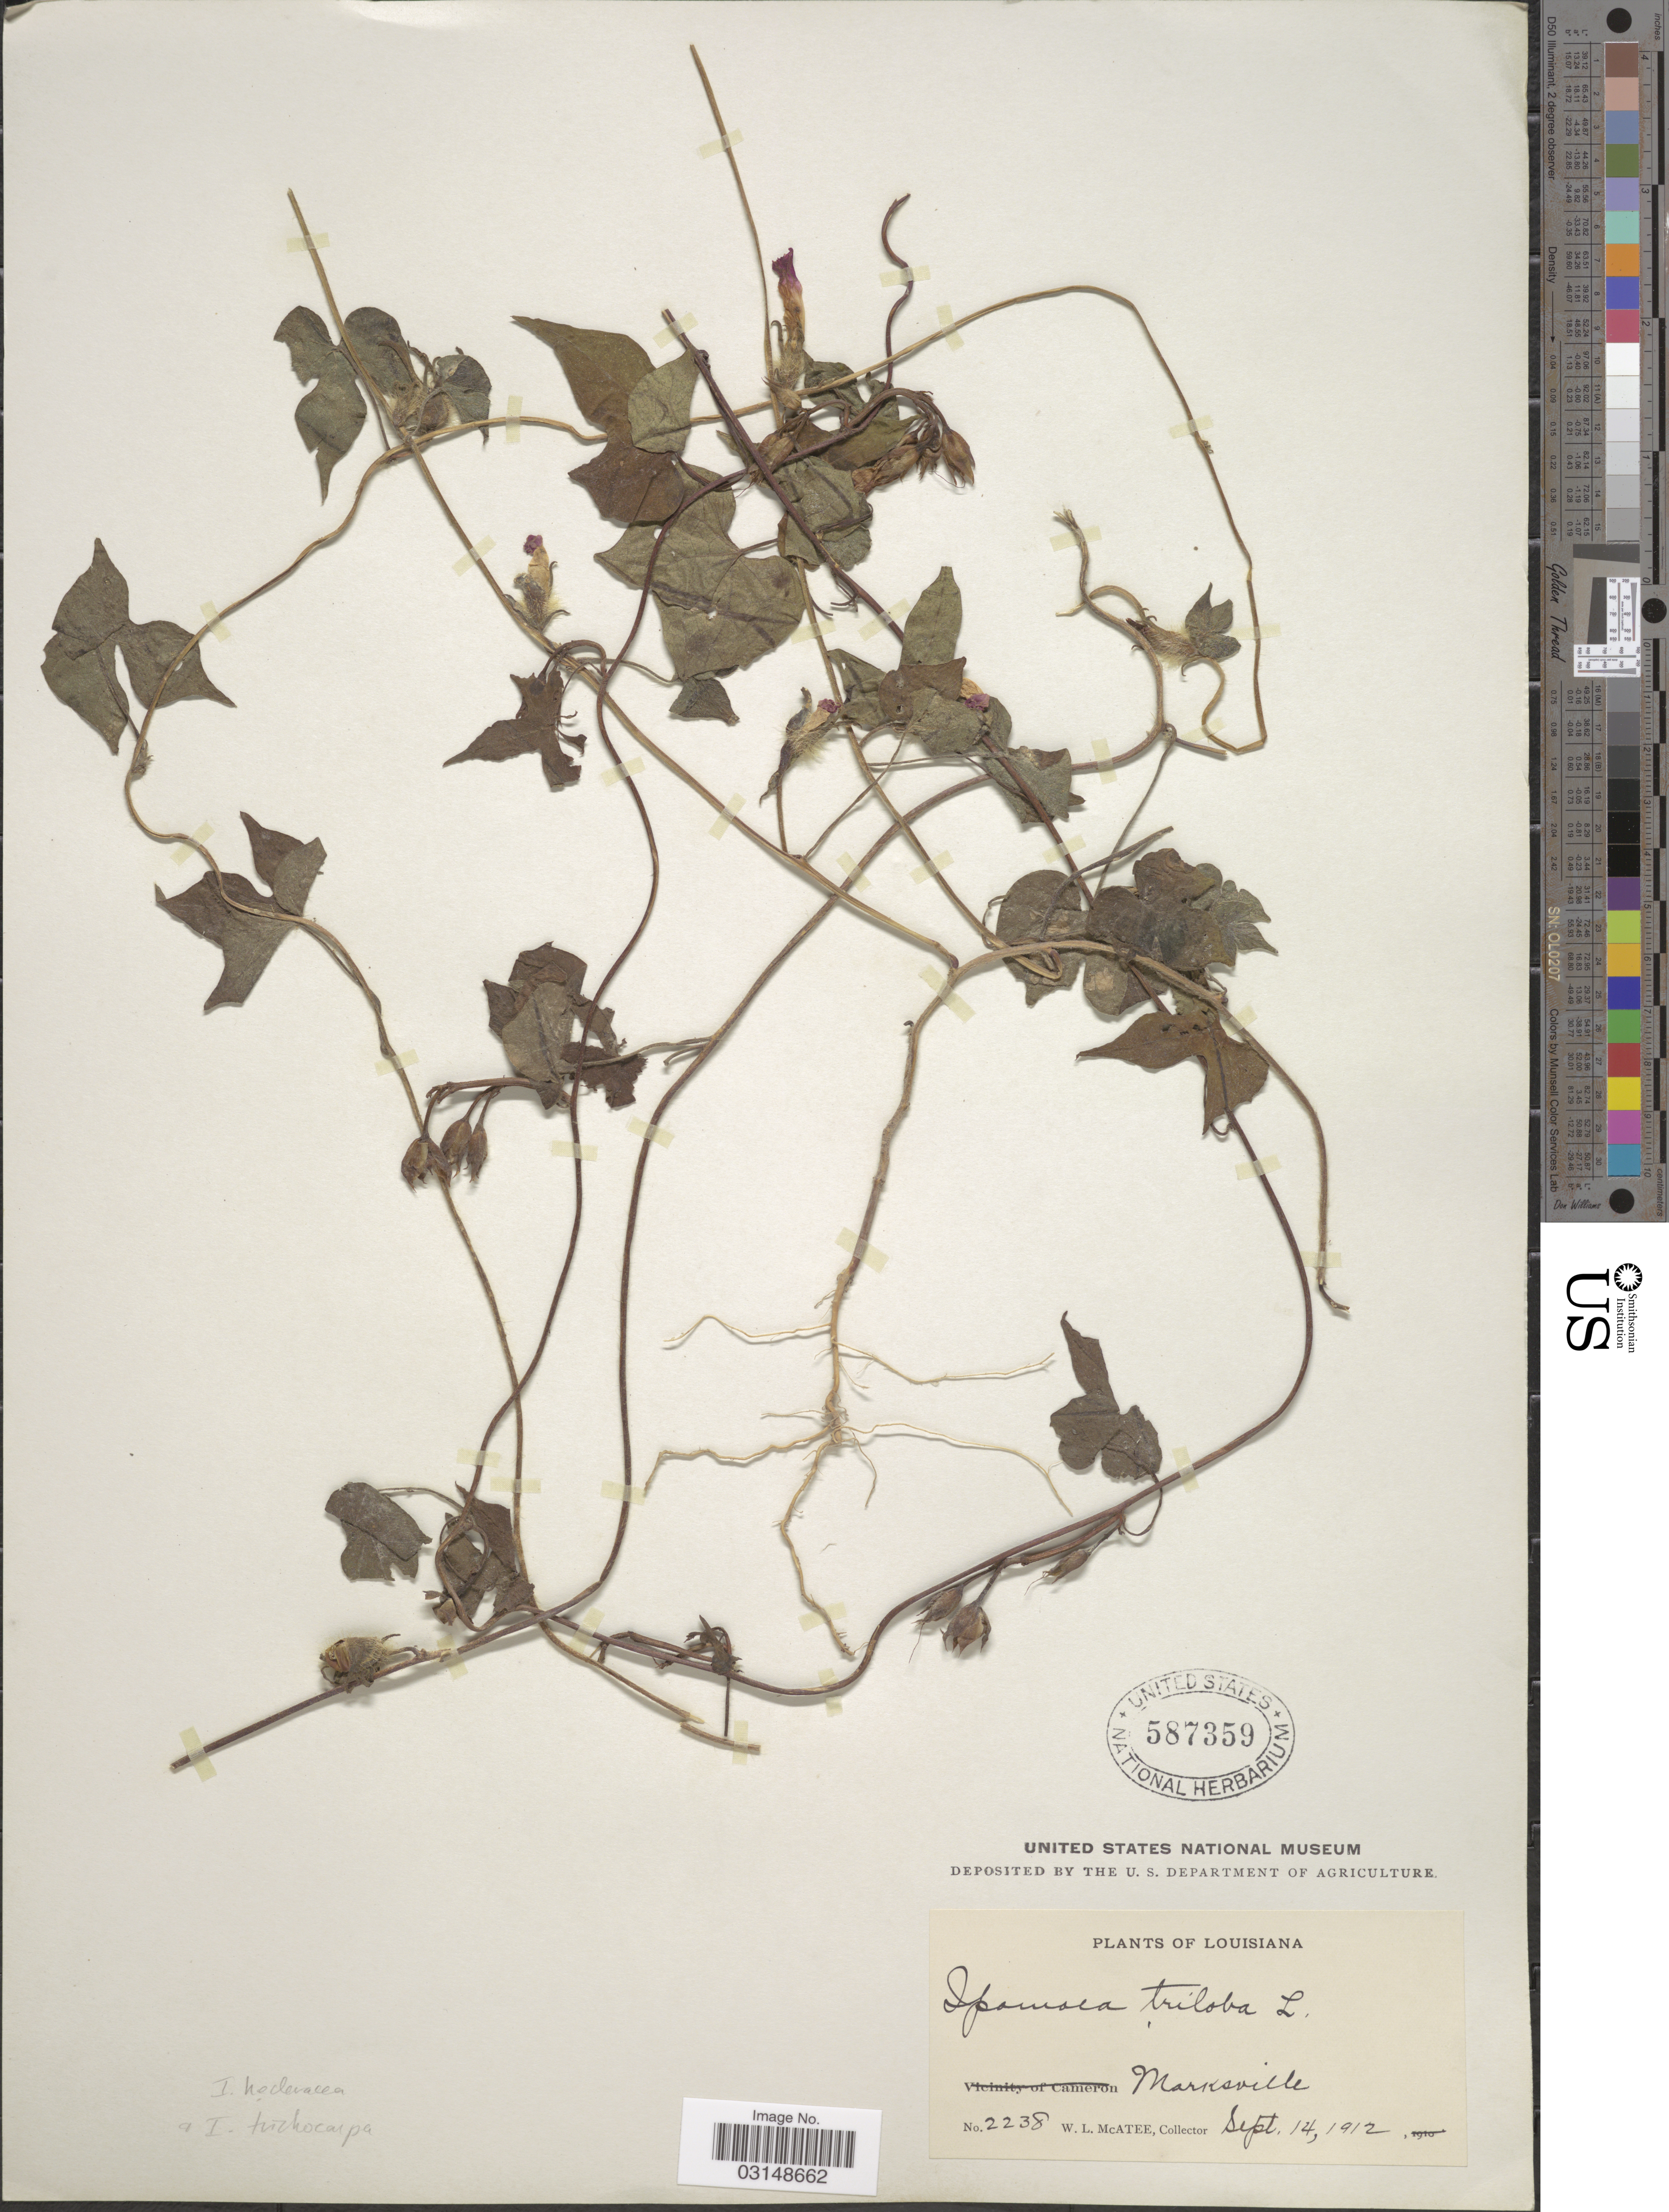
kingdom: Plantae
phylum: Tracheophyta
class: Magnoliopsida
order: Solanales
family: Convolvulaceae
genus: Ipomoea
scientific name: Ipomoea hederacea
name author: Jacq.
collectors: W. McAtee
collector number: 2238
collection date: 1912-09-14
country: United States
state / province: Louisiana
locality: Marksville.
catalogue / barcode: US 587359